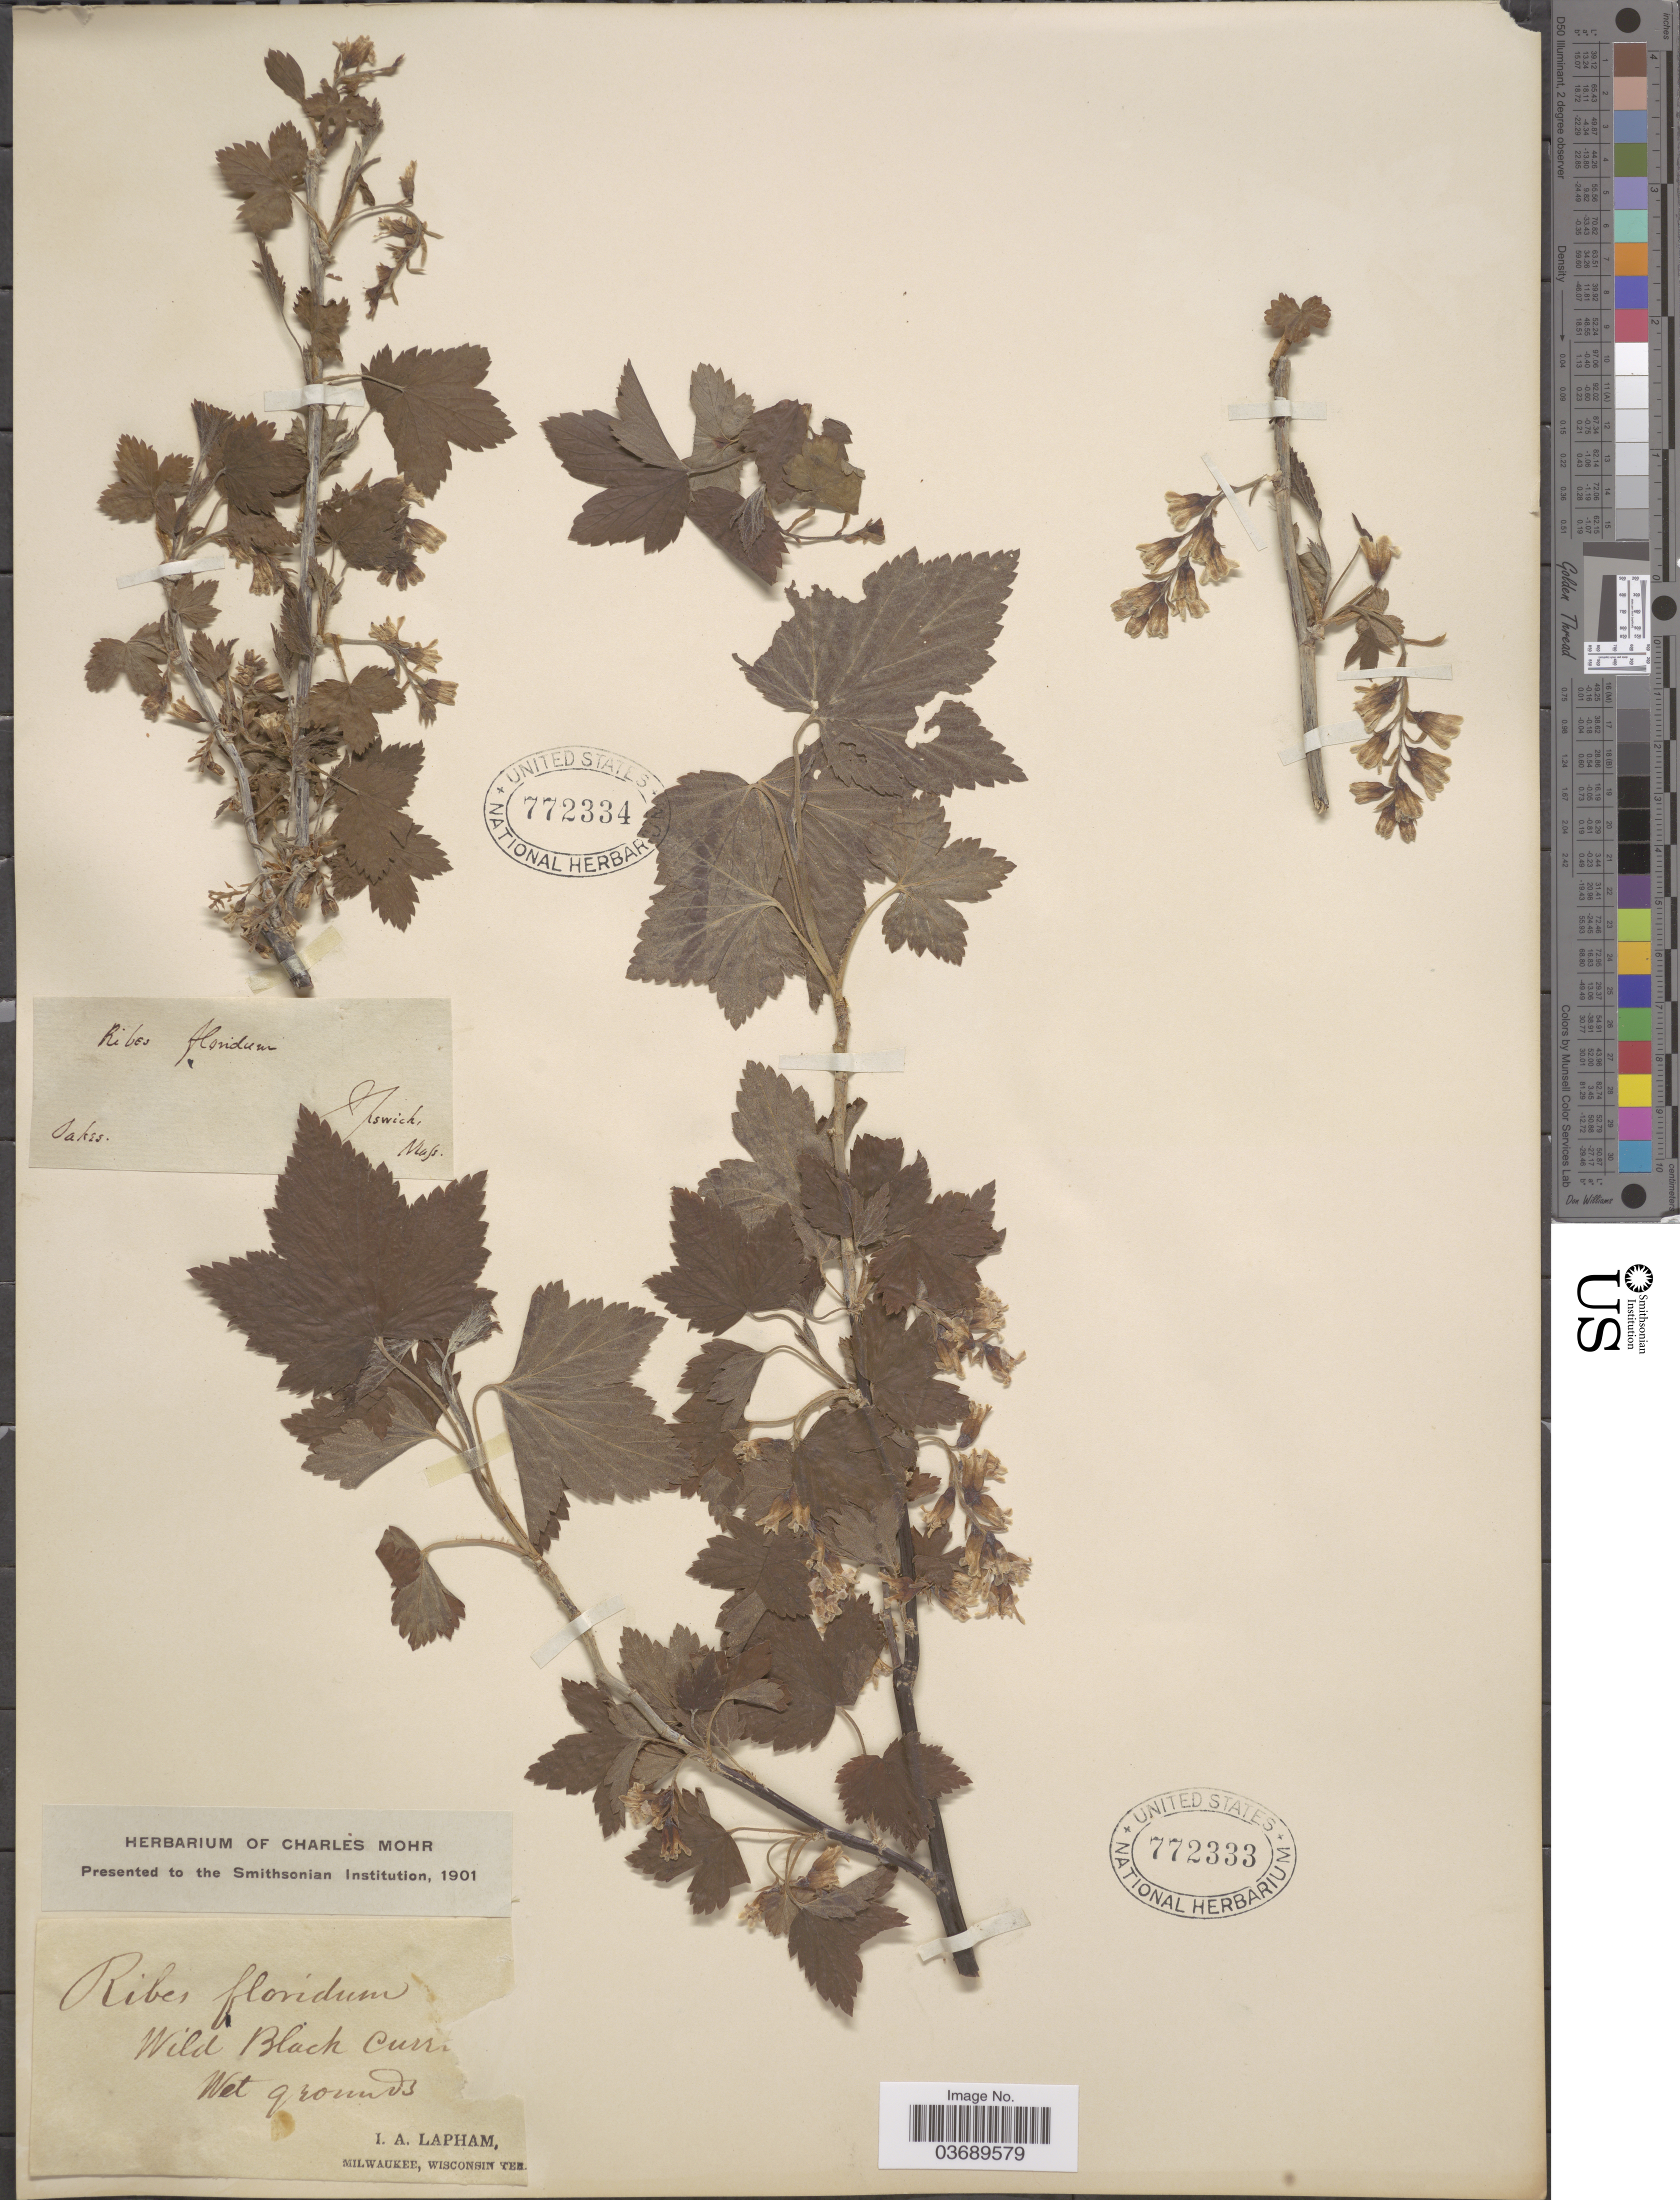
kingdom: Plantae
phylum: Tracheophyta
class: Magnoliopsida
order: Saxifragales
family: Grossulariaceae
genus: Ribes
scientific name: Ribes sp.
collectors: -. Oakes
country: United States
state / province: Massachusetts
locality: Niswick.*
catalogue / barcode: US 772334-2